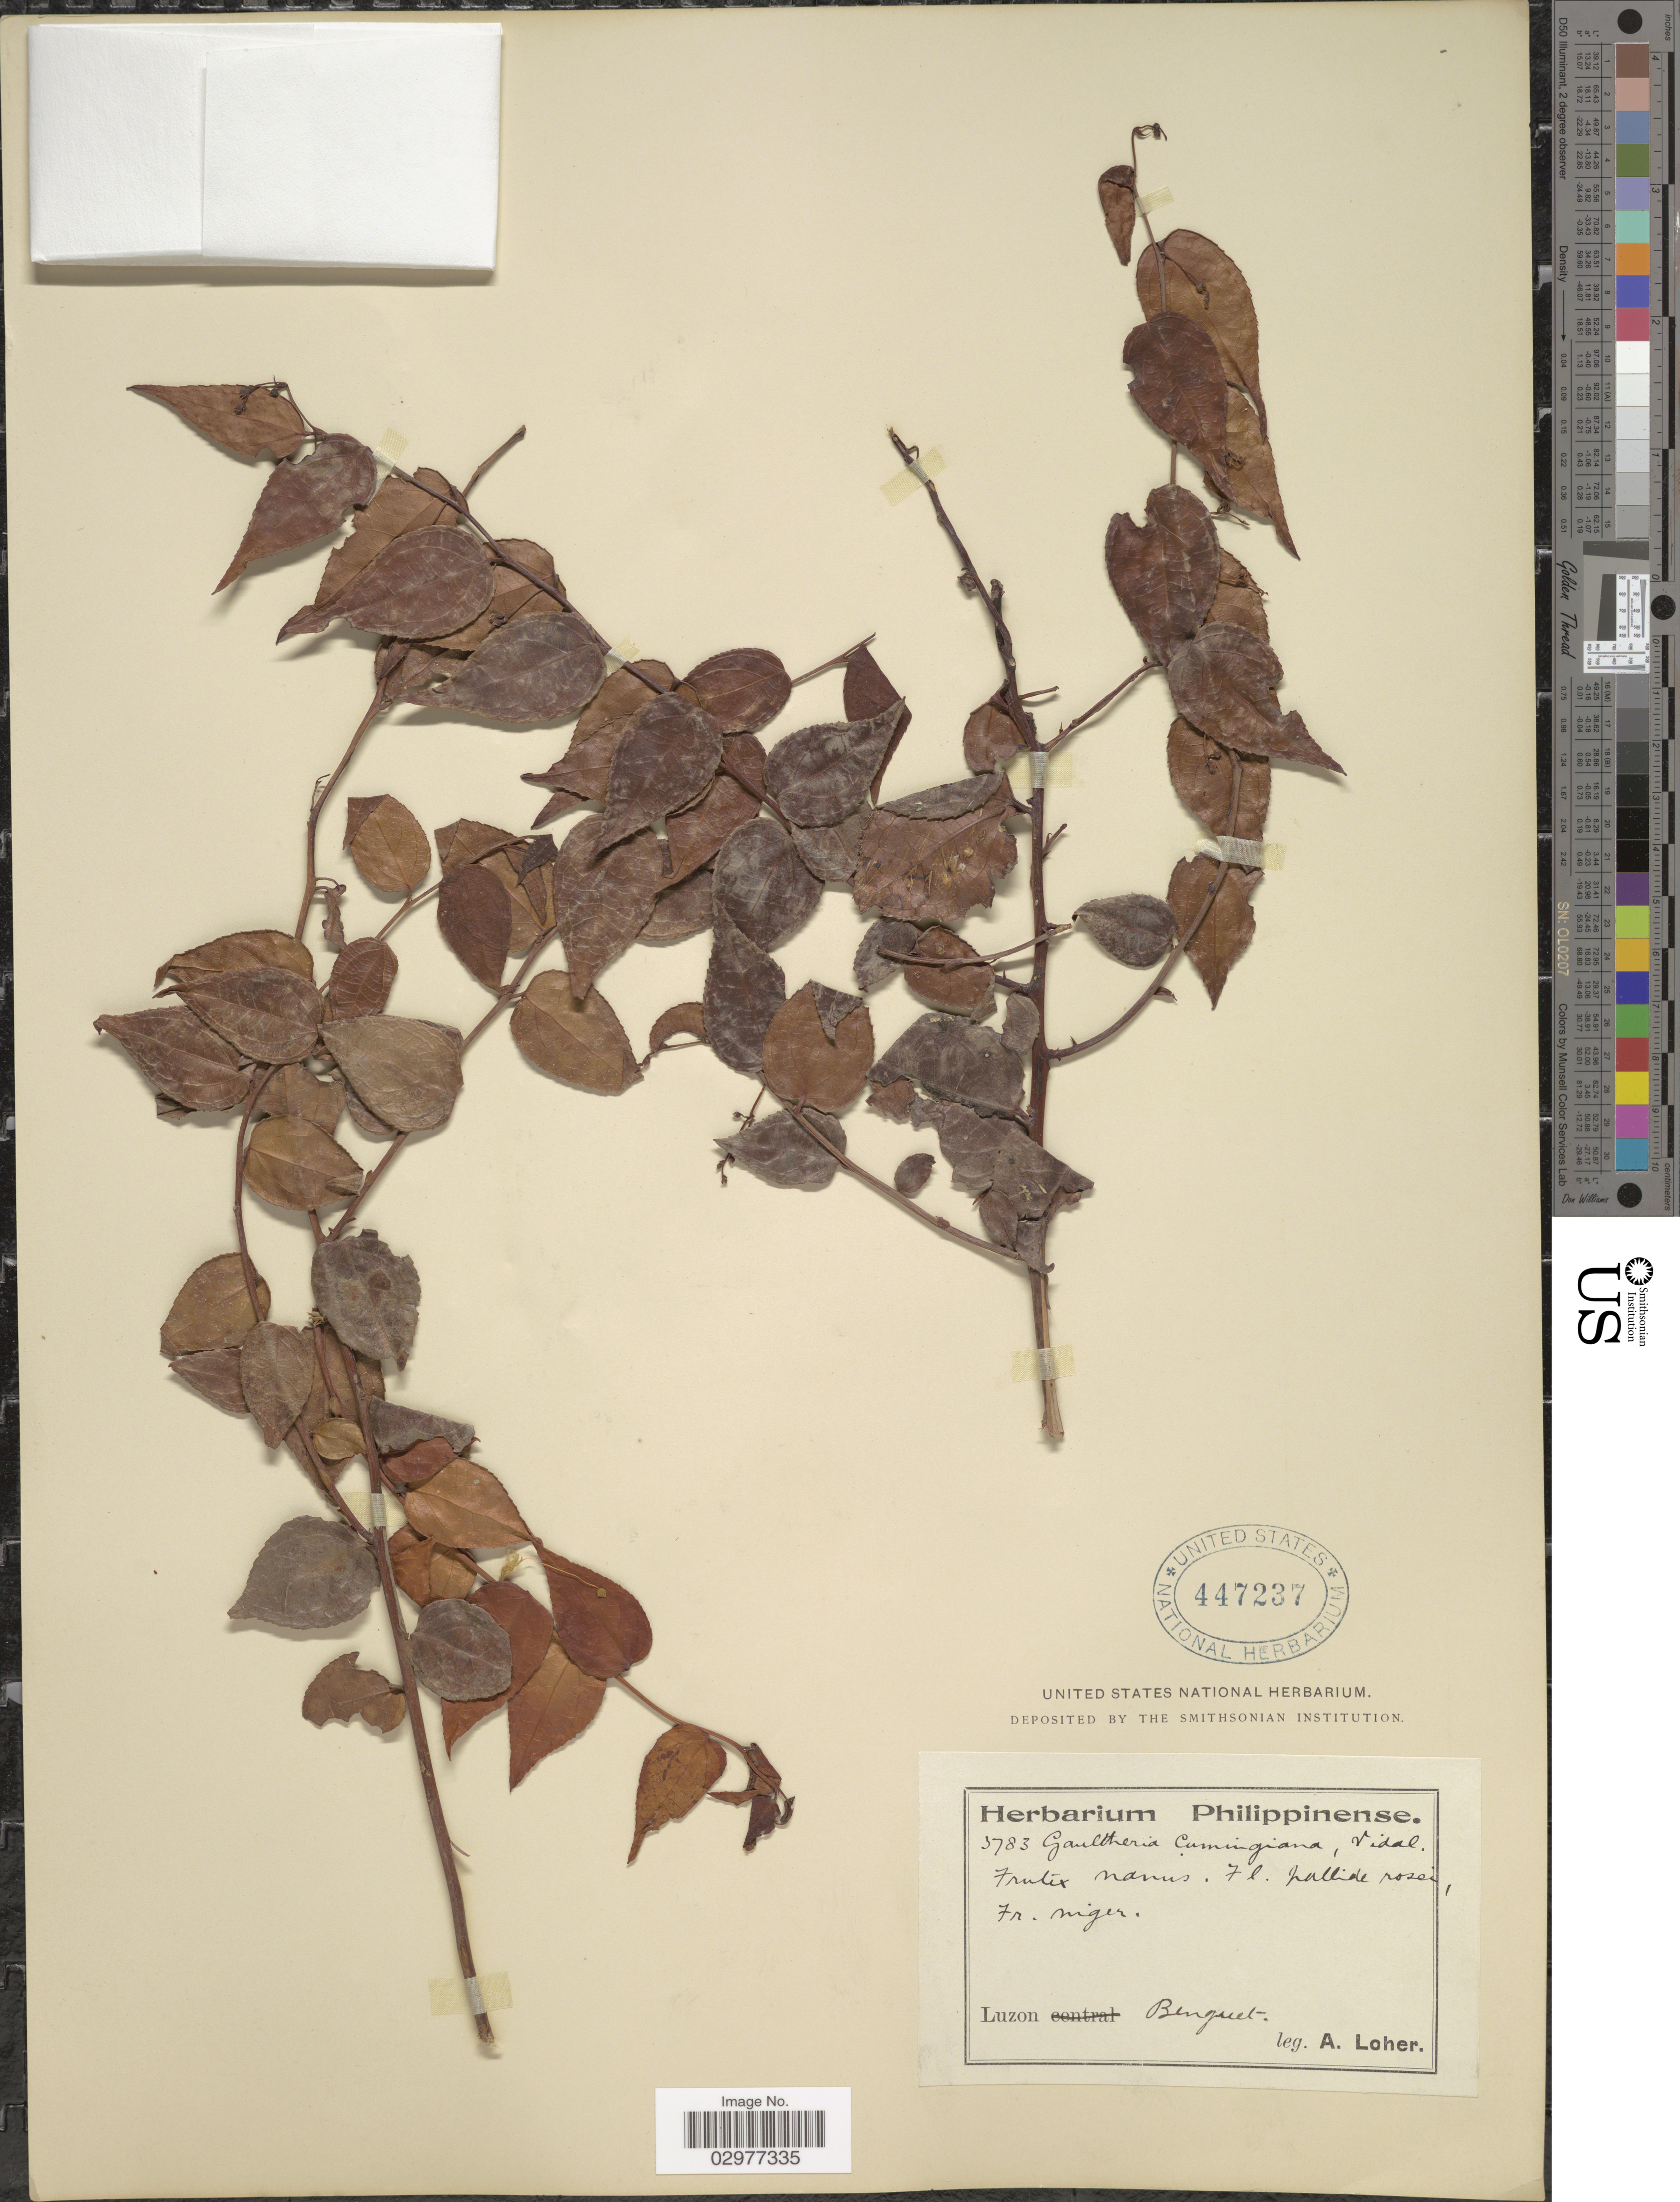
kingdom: Plantae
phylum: Tracheophyta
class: Magnoliopsida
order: Ericales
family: Ericaceae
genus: Gaultheria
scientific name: Gaultheria cumingiana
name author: S. Vidal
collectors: A. Loher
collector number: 3783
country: Philippines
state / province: Cordillera (Administrative Region)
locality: Luzon, Benguet.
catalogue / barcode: US 447237